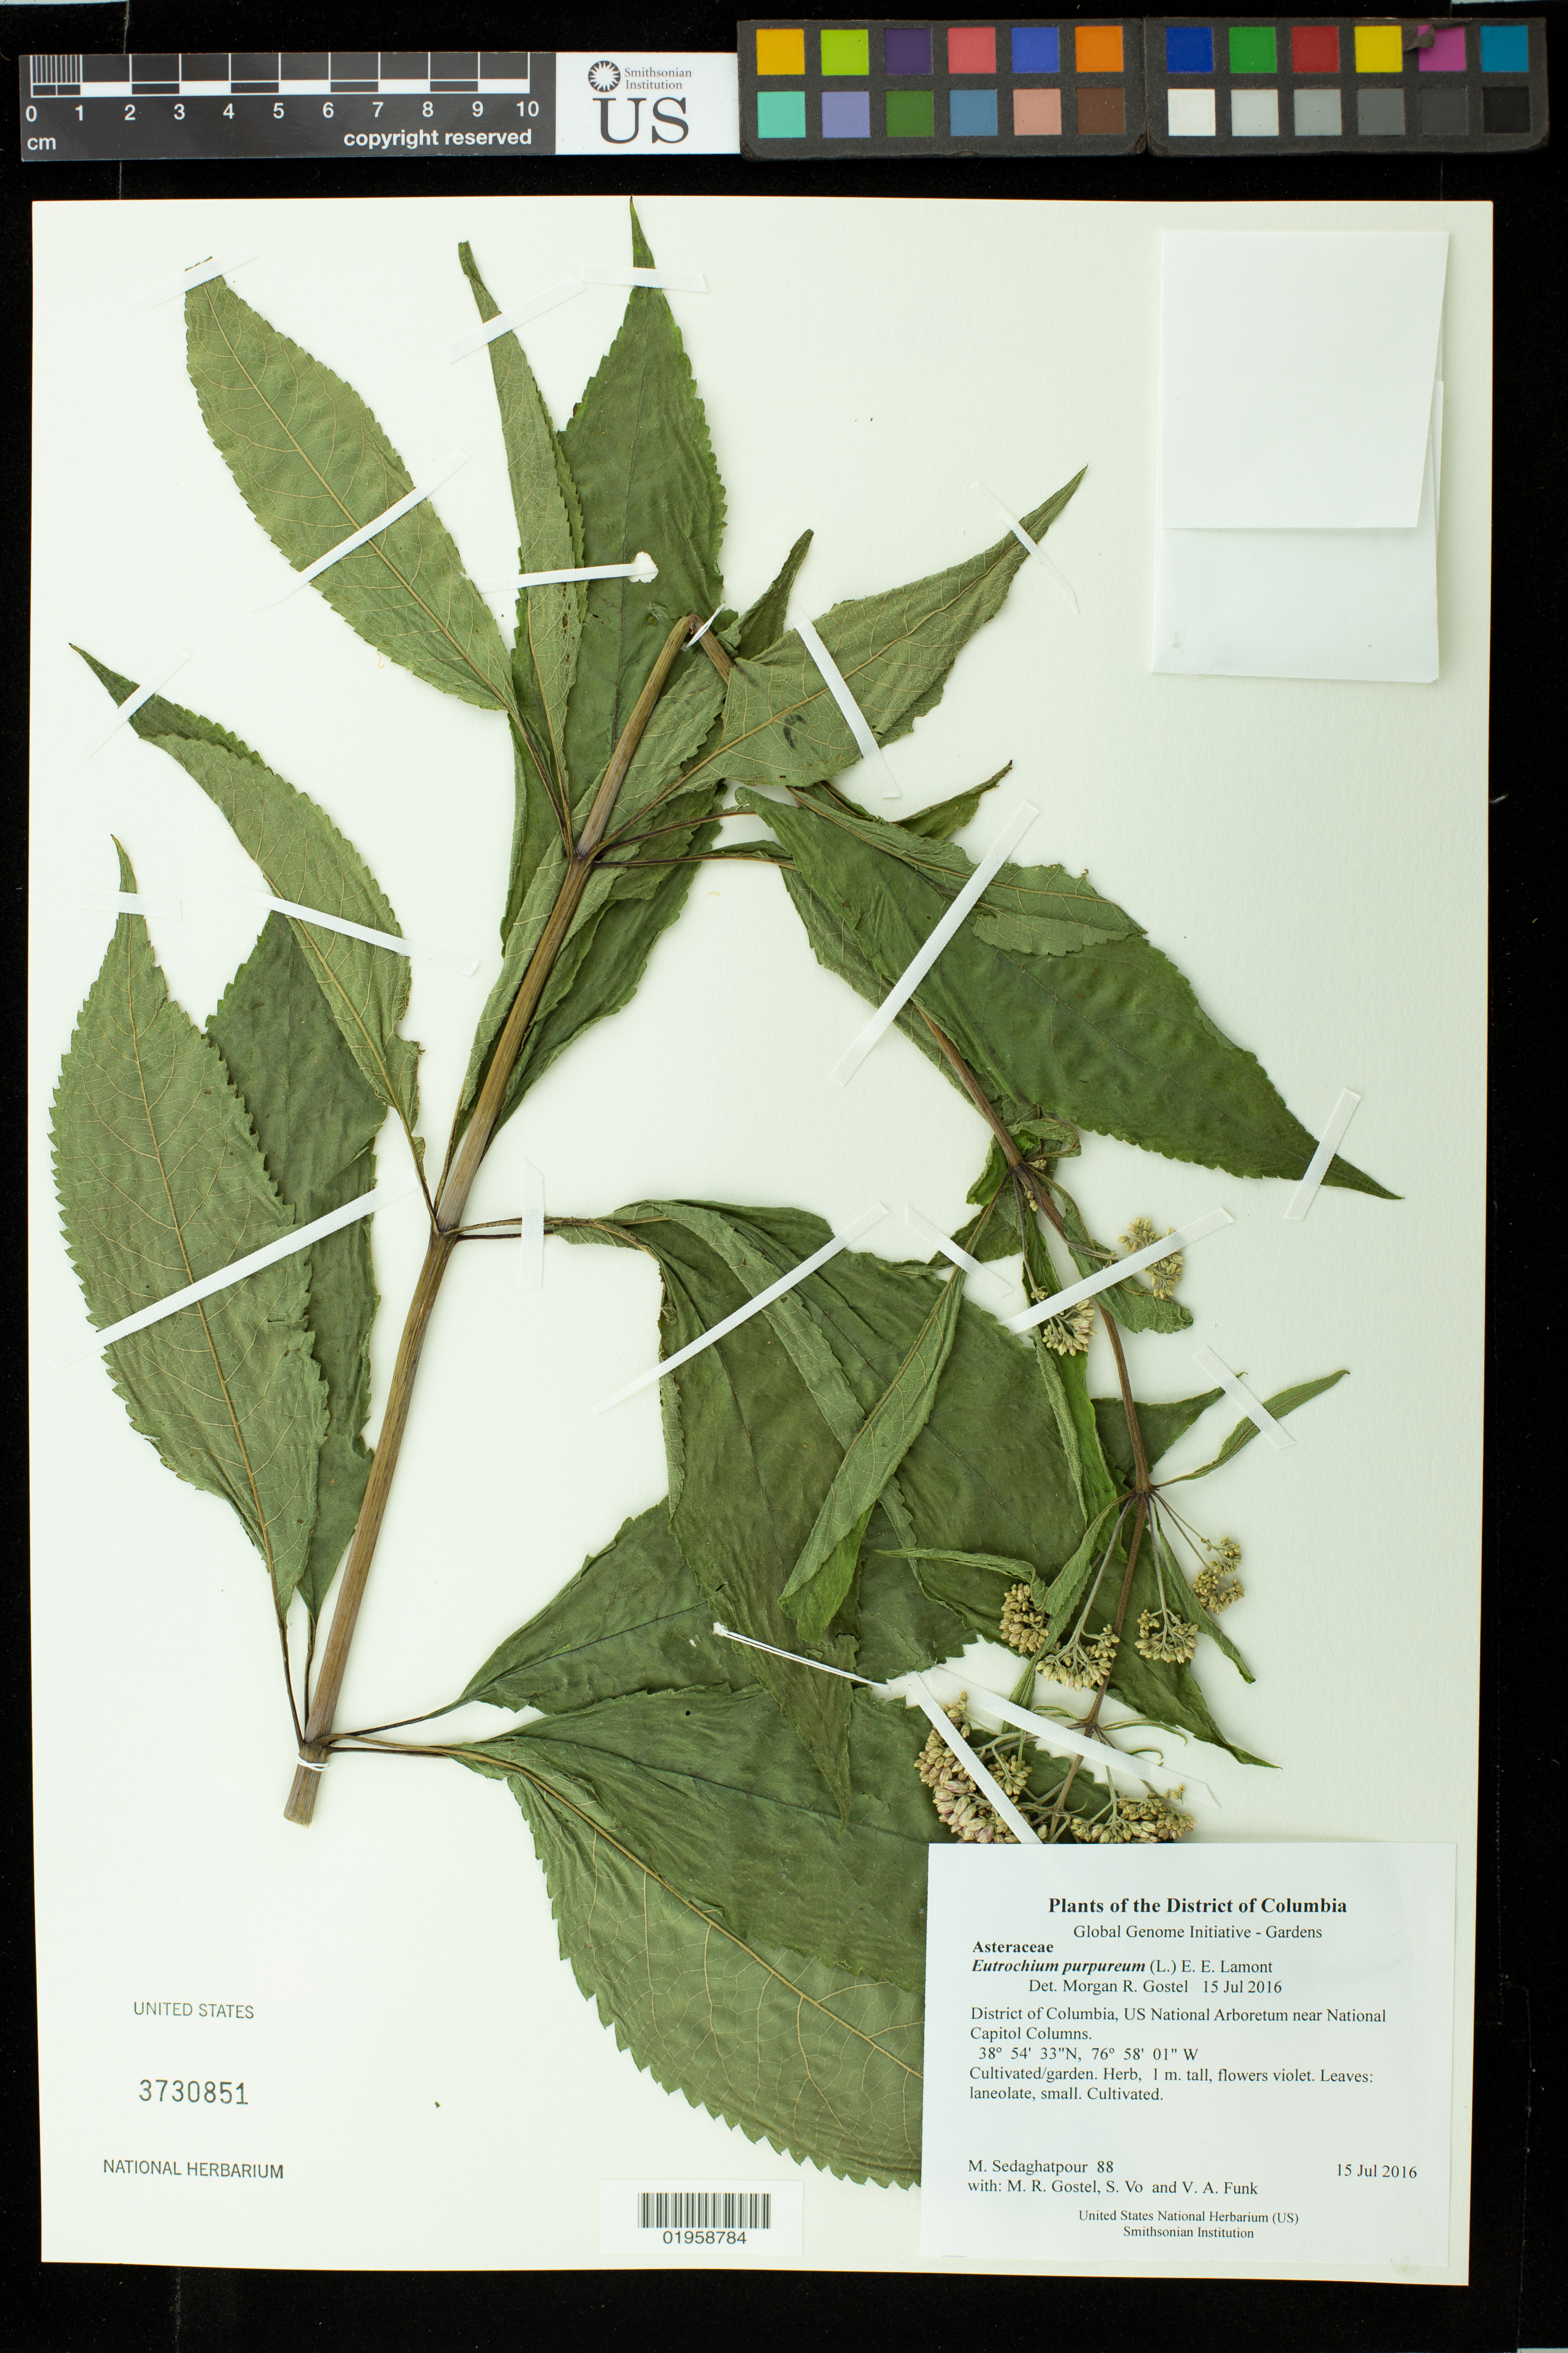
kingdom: Plantae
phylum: Tracheophyta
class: Magnoliopsida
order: Asterales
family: Asteraceae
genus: Eutrochium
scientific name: Eutrochium purpureum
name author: (L.) E.E. Lamont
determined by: Gostel, Morgan R., (BRIT), Botanical Research Institute of Texas (UNITED STATES)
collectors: M. Sedaghatpour, M. R. Gostel, S. Vo & V. Funk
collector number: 88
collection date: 2016-07-15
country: United States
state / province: District of Columbia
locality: US National Arboretum near National Capitol Columns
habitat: Cultivated/garden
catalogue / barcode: US 3730851